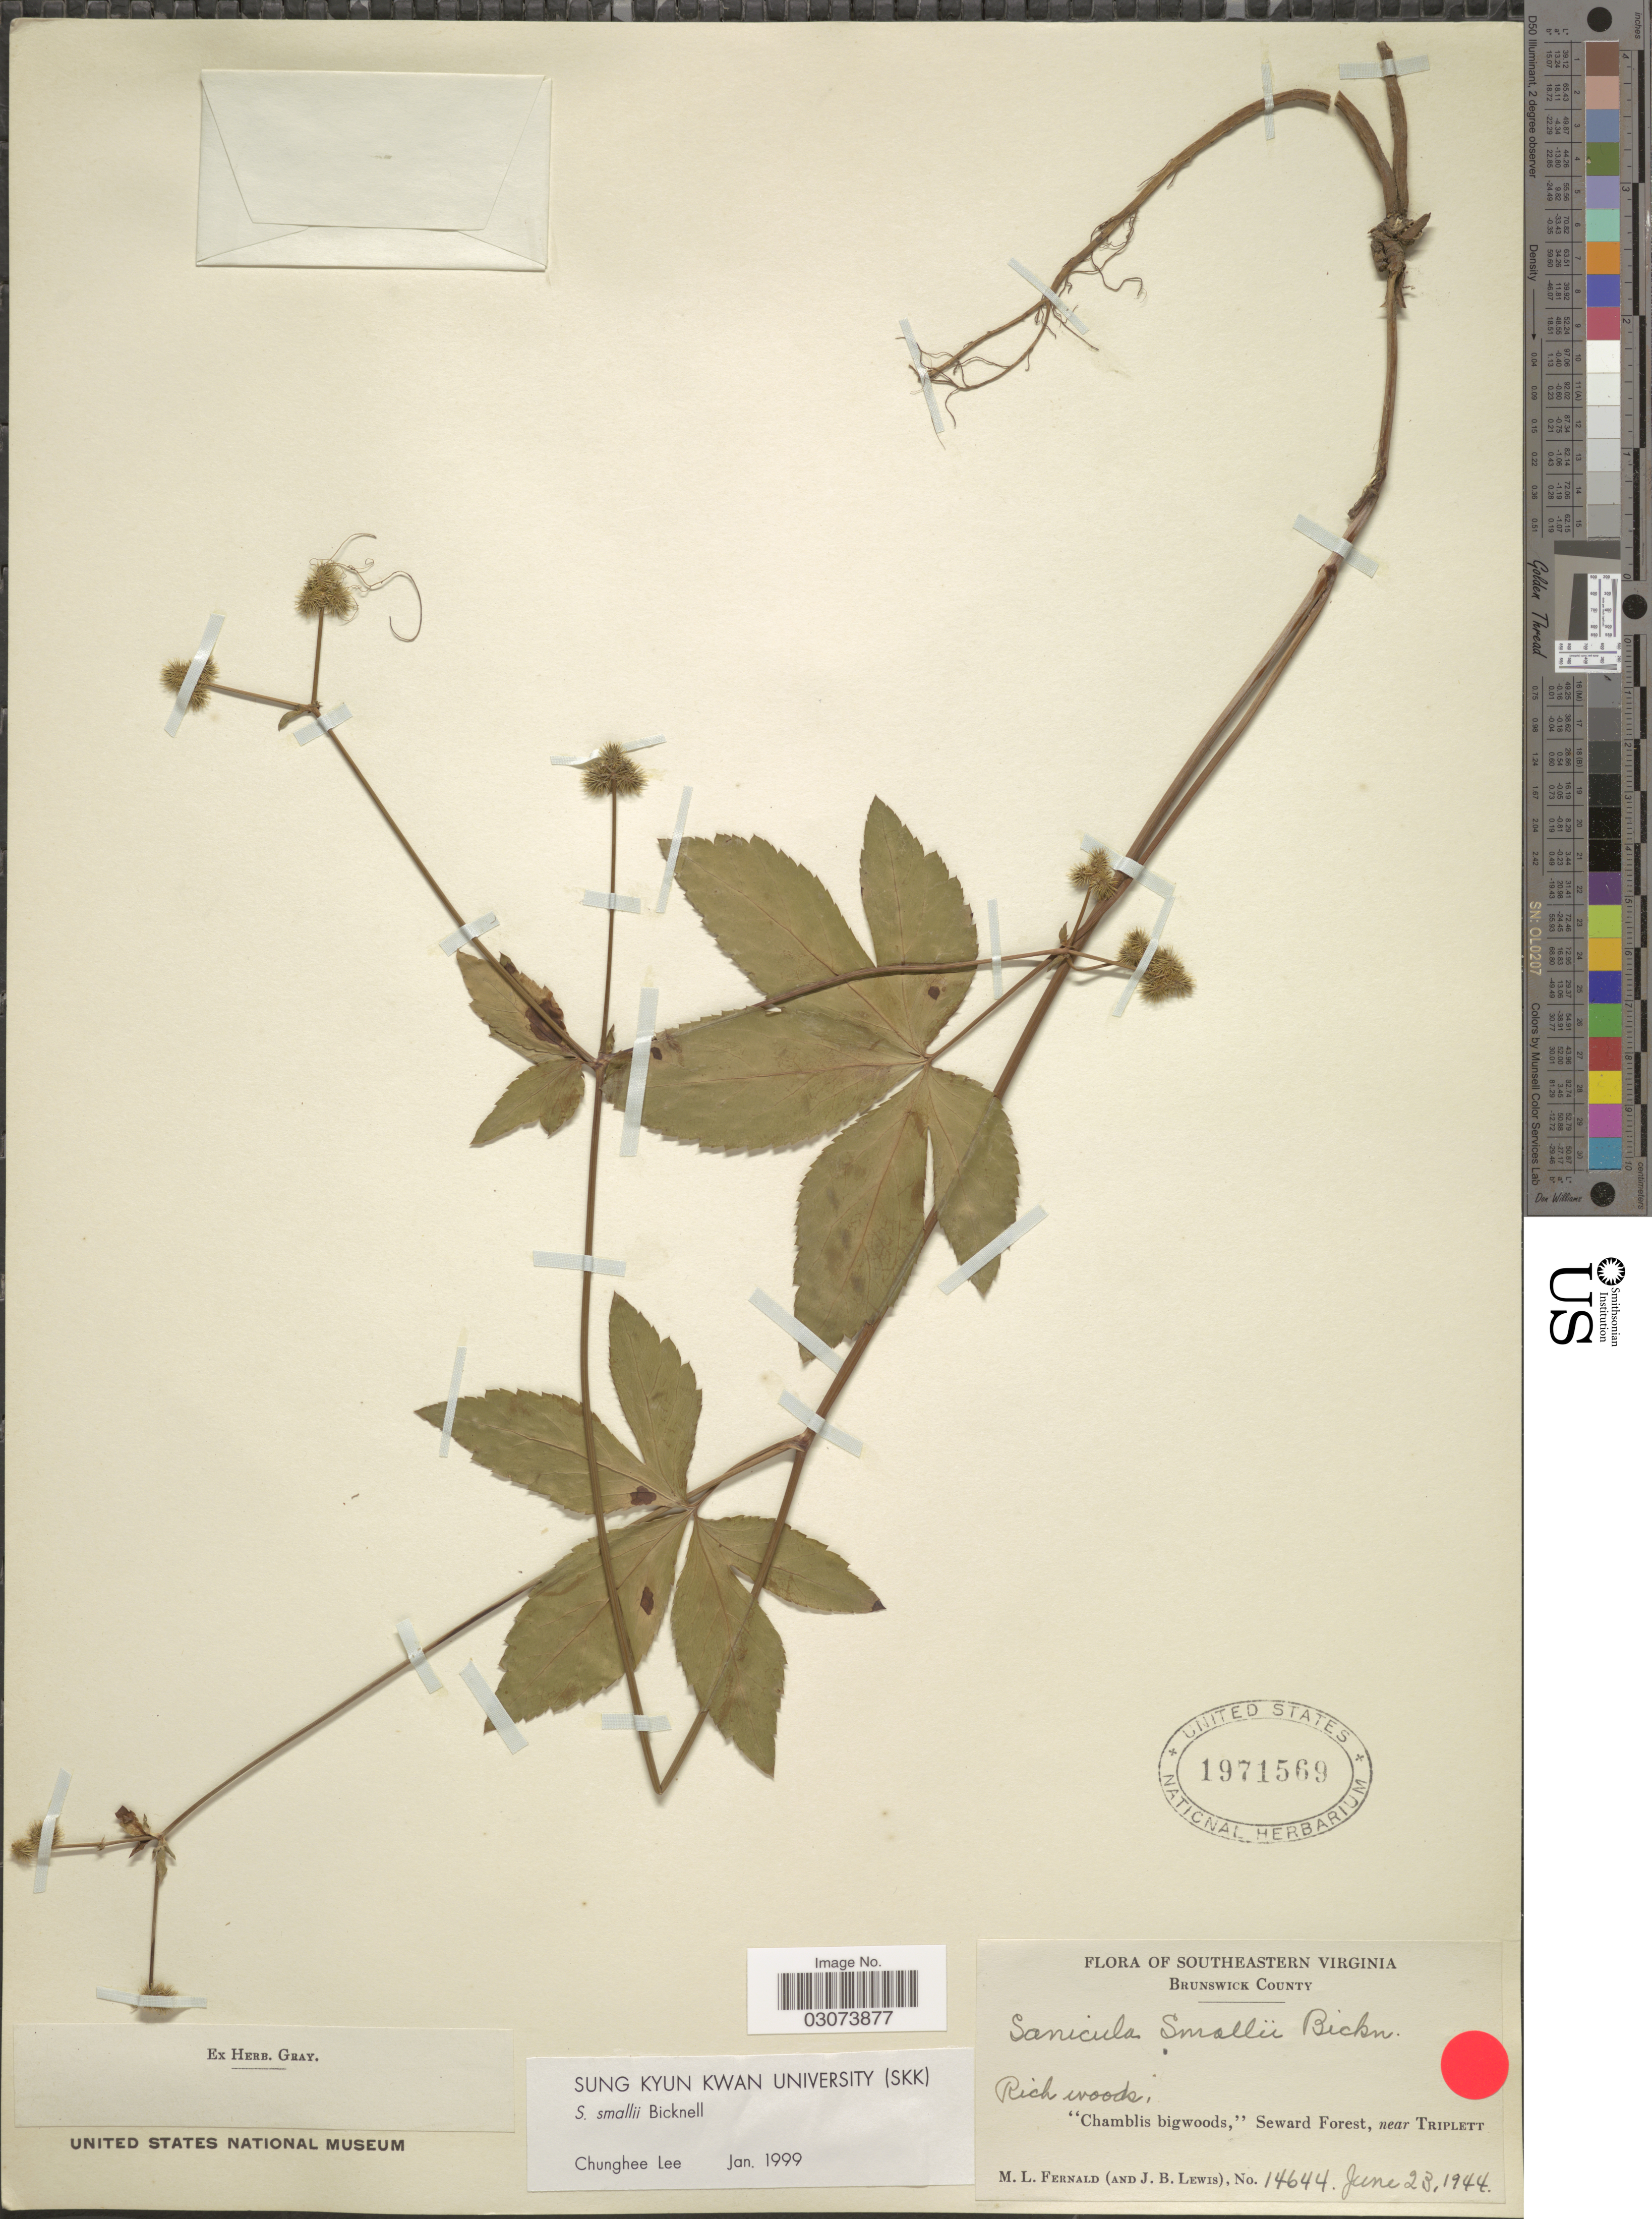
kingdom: Plantae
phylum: Tracheophyta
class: Magnoliopsida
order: Apiales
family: Apiaceae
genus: Sanicula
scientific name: Sanicula smallii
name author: E.P. Bicknell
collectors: M. L. Fernald & J. B. Lewis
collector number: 14644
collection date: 1944-06-23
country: United States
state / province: Virginia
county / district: Brunswick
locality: Southeastern Virginia. Brunwisck County. "Chamblis bigwoods," Seward Forest, near Triplett.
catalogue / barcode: US 1971569